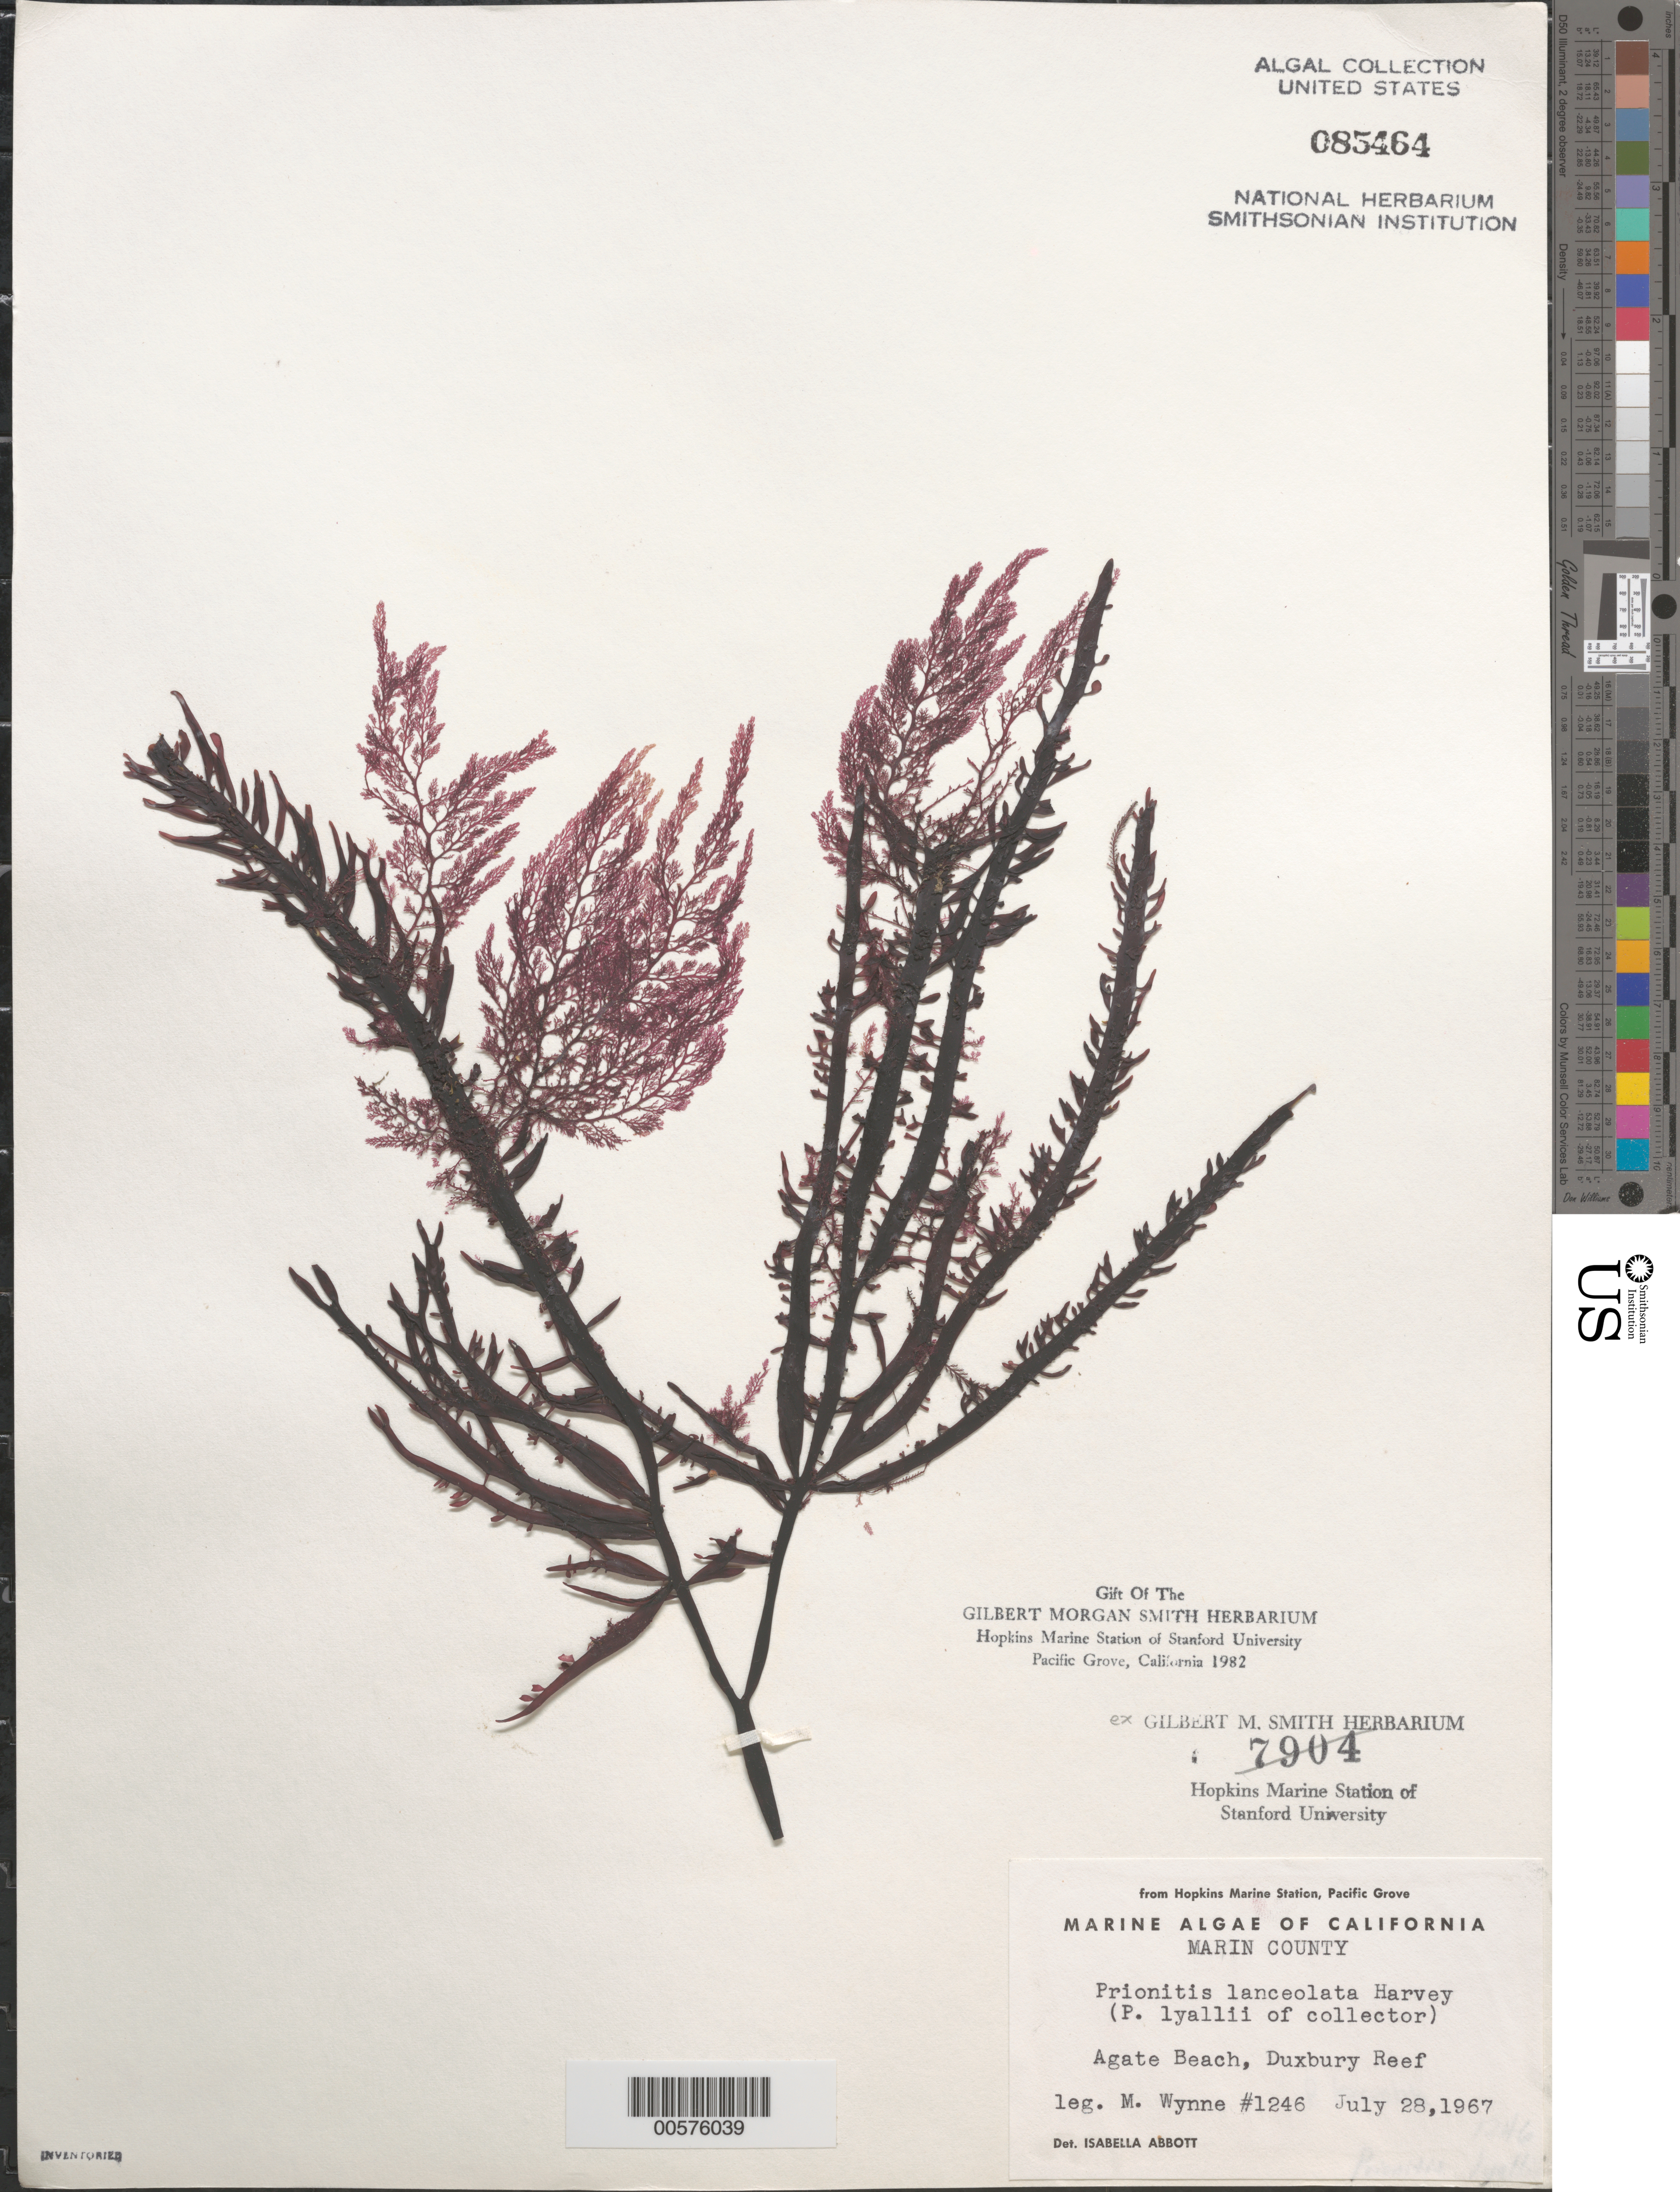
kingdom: Plantae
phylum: Rhodophyta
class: Florideophyceae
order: Cryptonemiales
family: Cryptonemiaceae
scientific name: Prionitis lanceolata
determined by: Abbott, Isabella A.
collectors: M.J. Wynne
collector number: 1246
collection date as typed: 28 Jul 1967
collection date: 1967-07-28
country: United States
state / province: California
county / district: Marin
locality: Agate Beach, Duxbury Reef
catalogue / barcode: US 85464